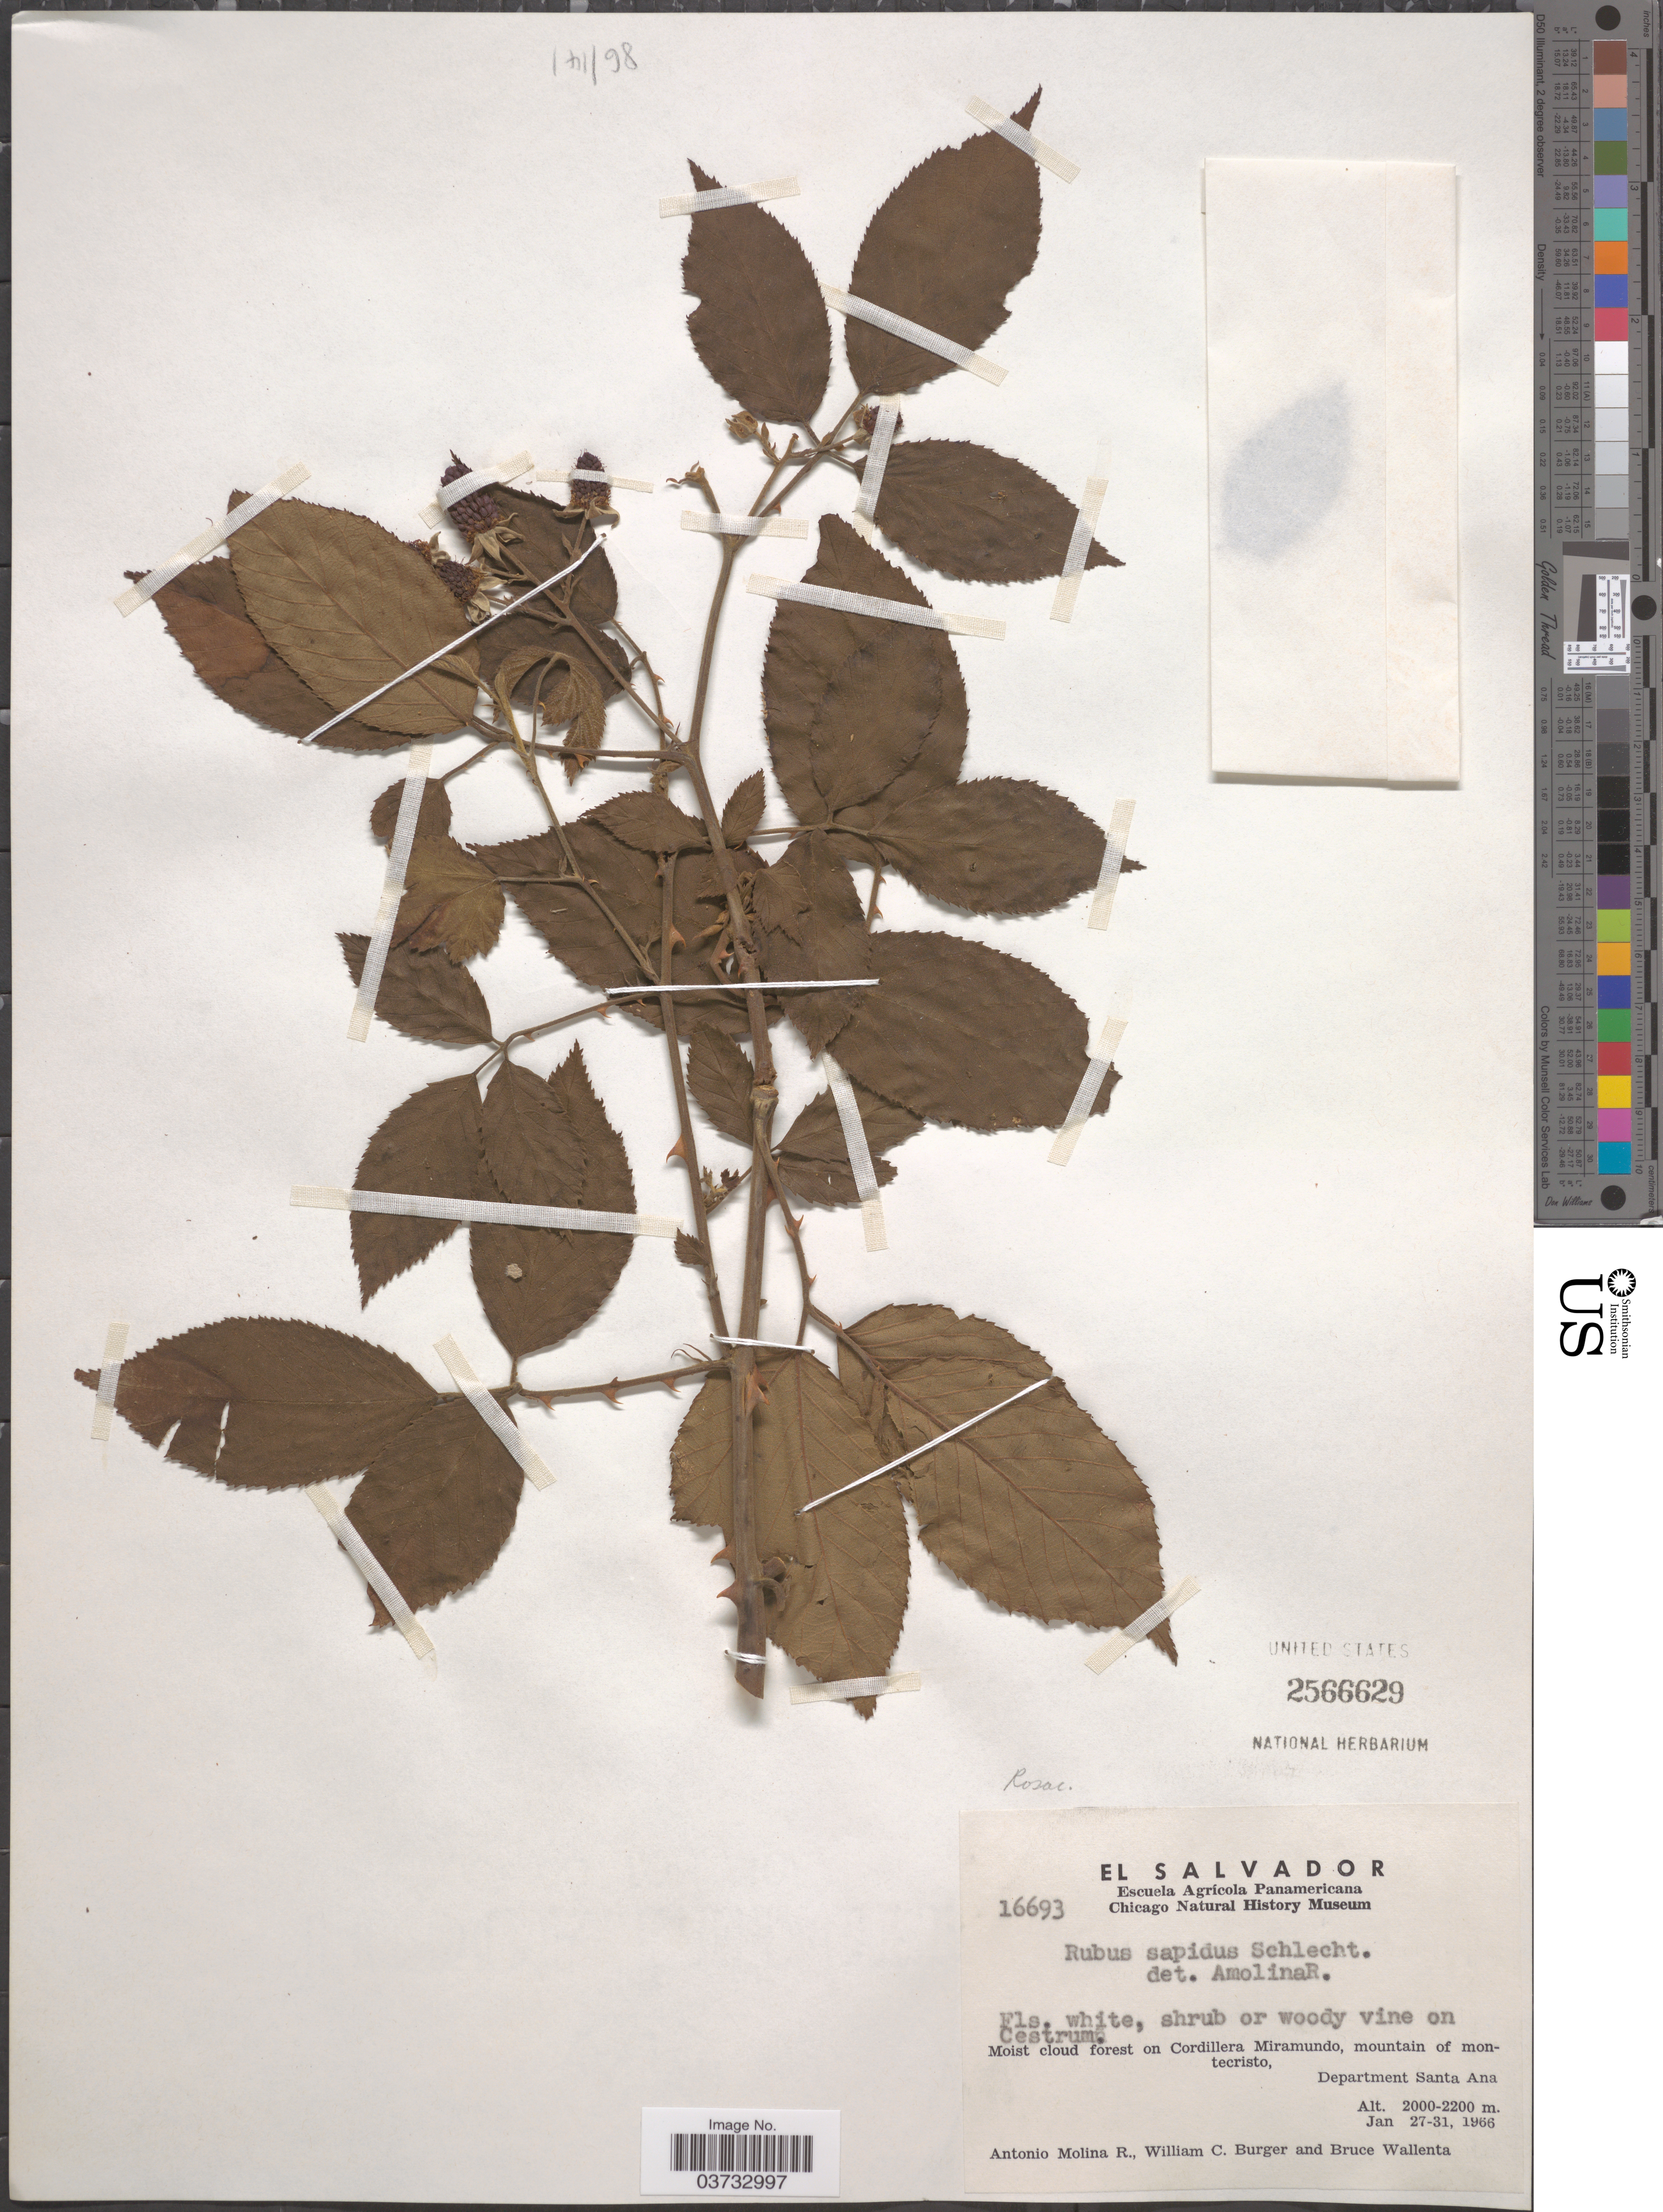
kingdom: Plantae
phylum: Tracheophyta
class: Magnoliopsida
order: Rosales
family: Rosaceae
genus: Rubus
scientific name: Rubus sapidus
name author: Schltdl.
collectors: A. Molina R., W. Burger & B. Wallenta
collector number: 16693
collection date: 1966-01-27/1966-01-31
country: El Salvador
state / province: Santa Ana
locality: Moist cloud forest on Cordillera Miramundo, mountain of montecristo, Department Santa Ana.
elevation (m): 2000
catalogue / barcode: US 2566629